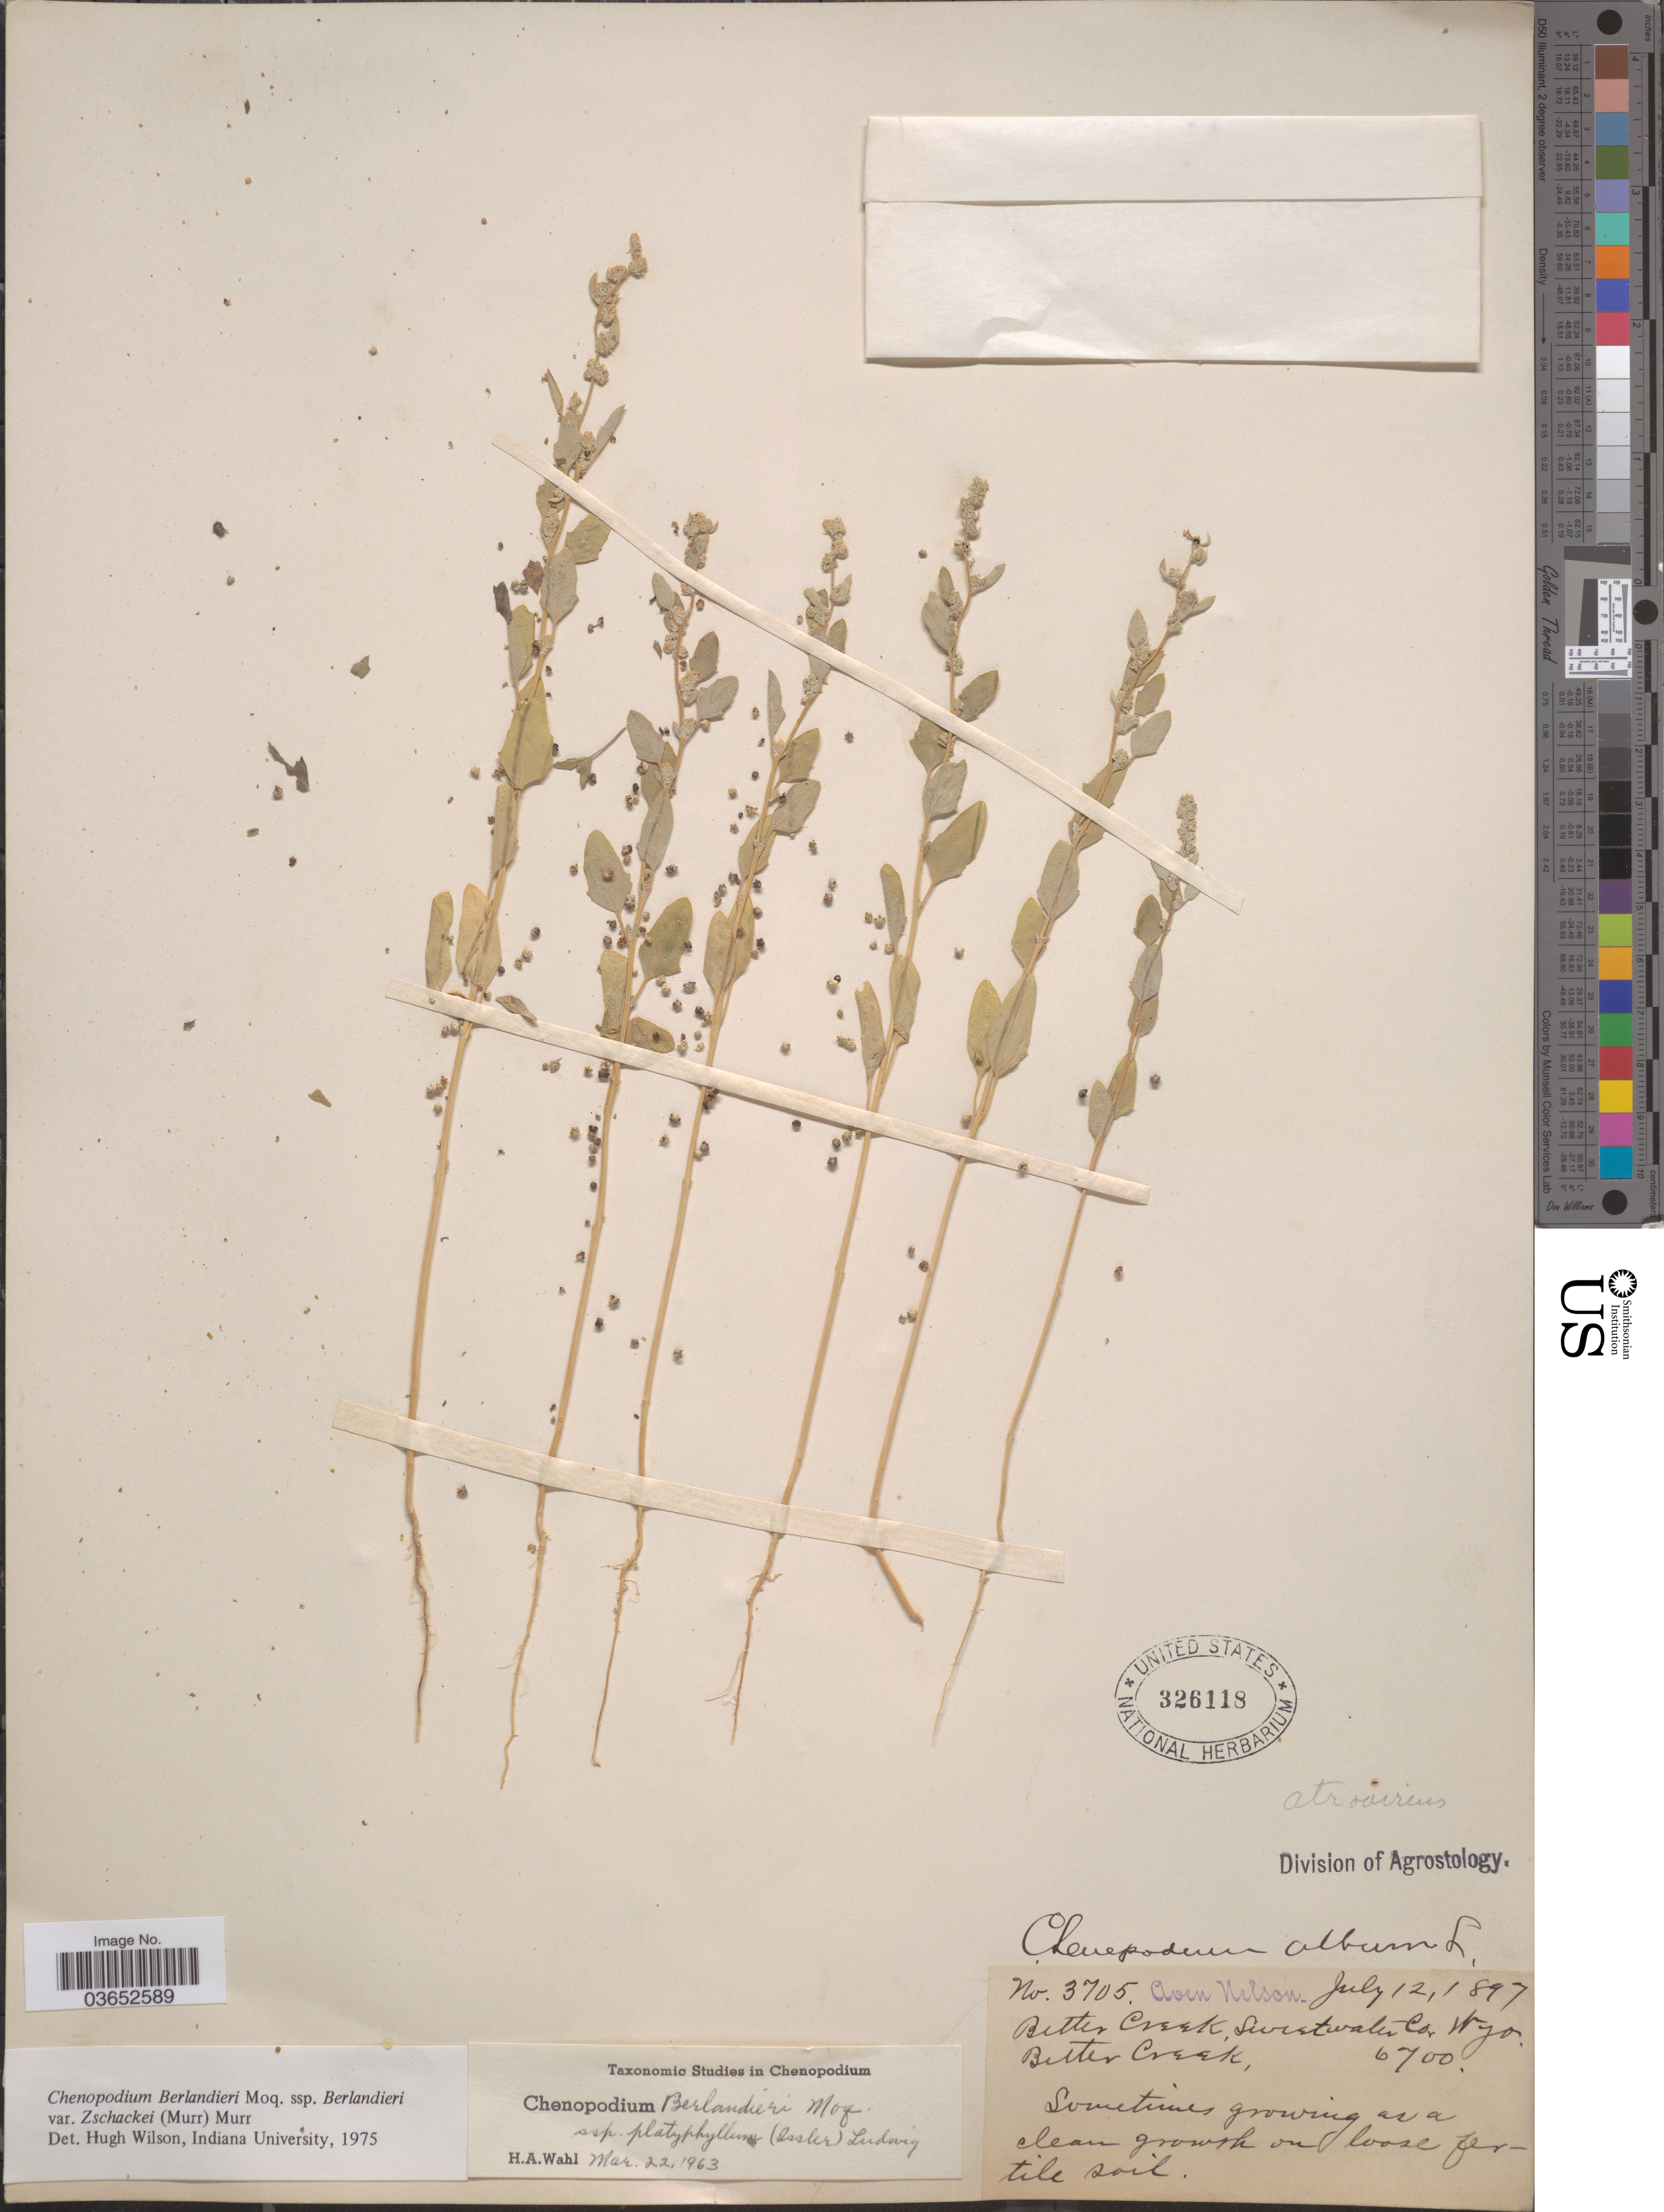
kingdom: Plantae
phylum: Tracheophyta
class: Magnoliopsida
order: Caryophyllales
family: Amaranthaceae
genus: Chenopodium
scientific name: Chenopodium berlandieri var. typicum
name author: A. Ludw. ex Graebn.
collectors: A. Nelson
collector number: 3705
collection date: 1897-07-12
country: United States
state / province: Wyoming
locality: Bitter Creek, Sweetwater Co.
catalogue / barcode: US 326118